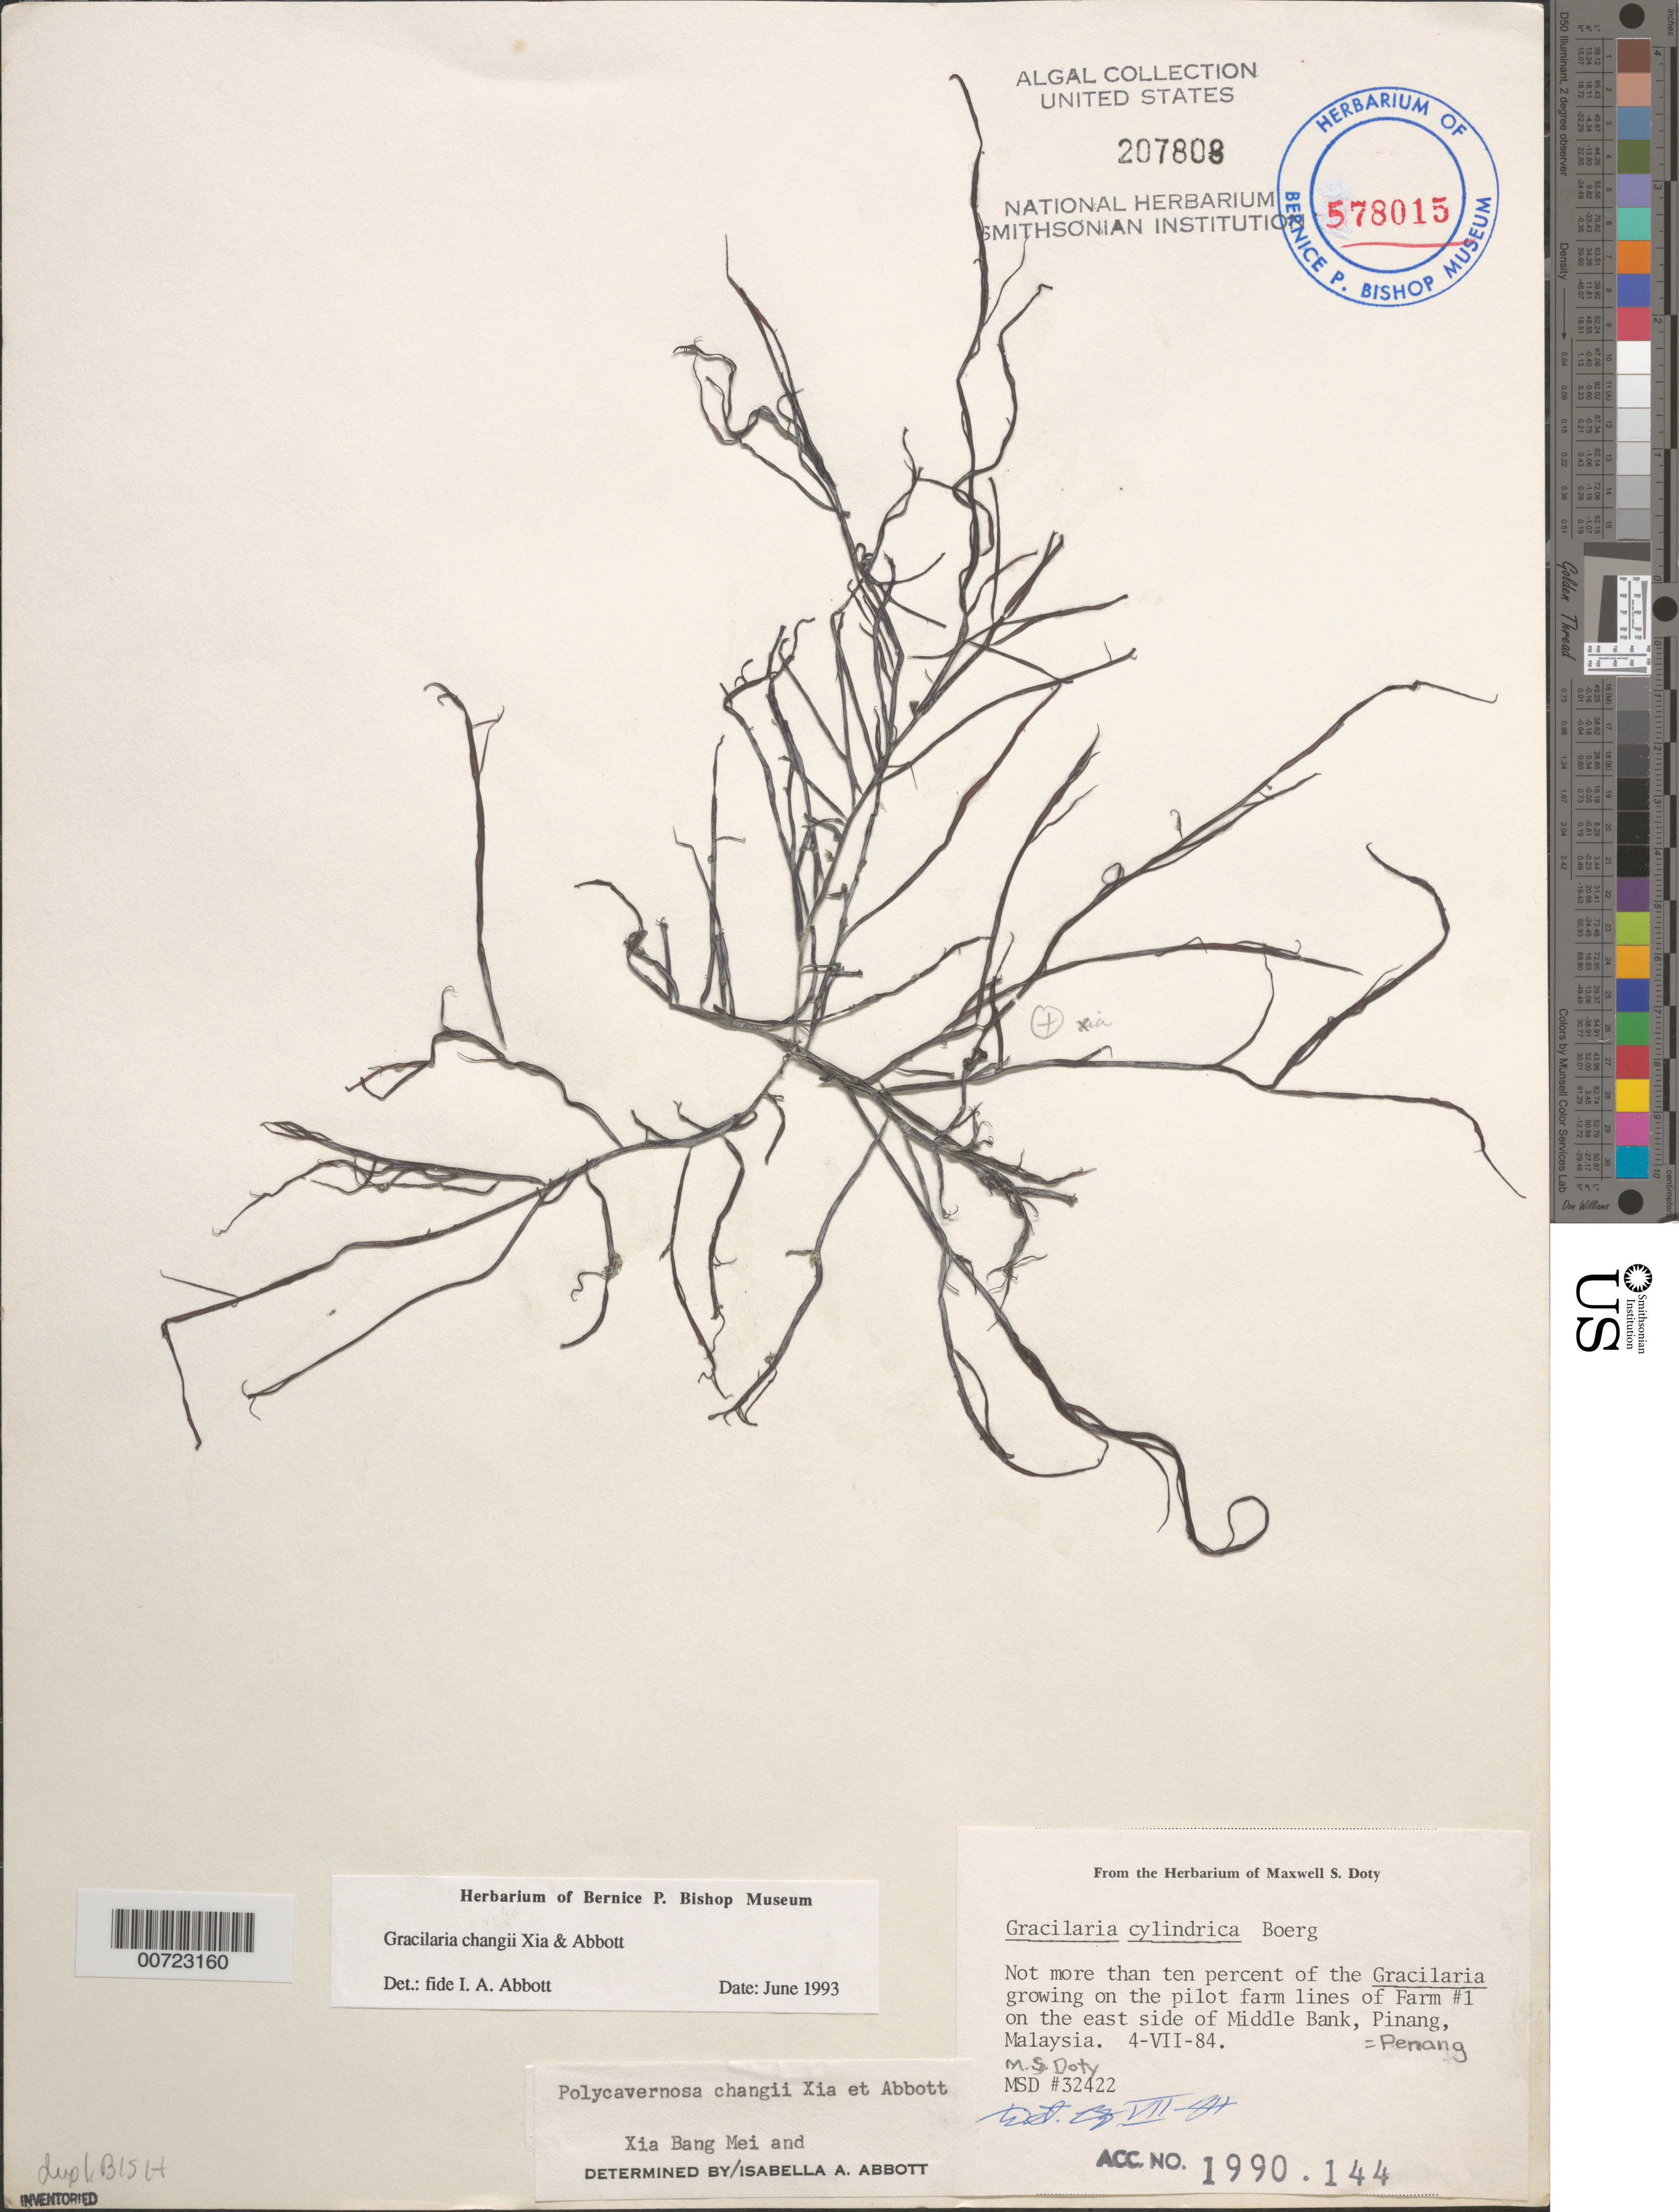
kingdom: Plantae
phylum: Rhodophyta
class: Florideophyceae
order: Gracilariales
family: Gracilariaceae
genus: Gracilaria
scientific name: Gracilaria changii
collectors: M. S. Doty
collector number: MSD 32422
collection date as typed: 04 Jul 1984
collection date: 1984-07-04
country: Malaysia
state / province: Pinang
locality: Middle Bank, Penang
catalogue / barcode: US 207808